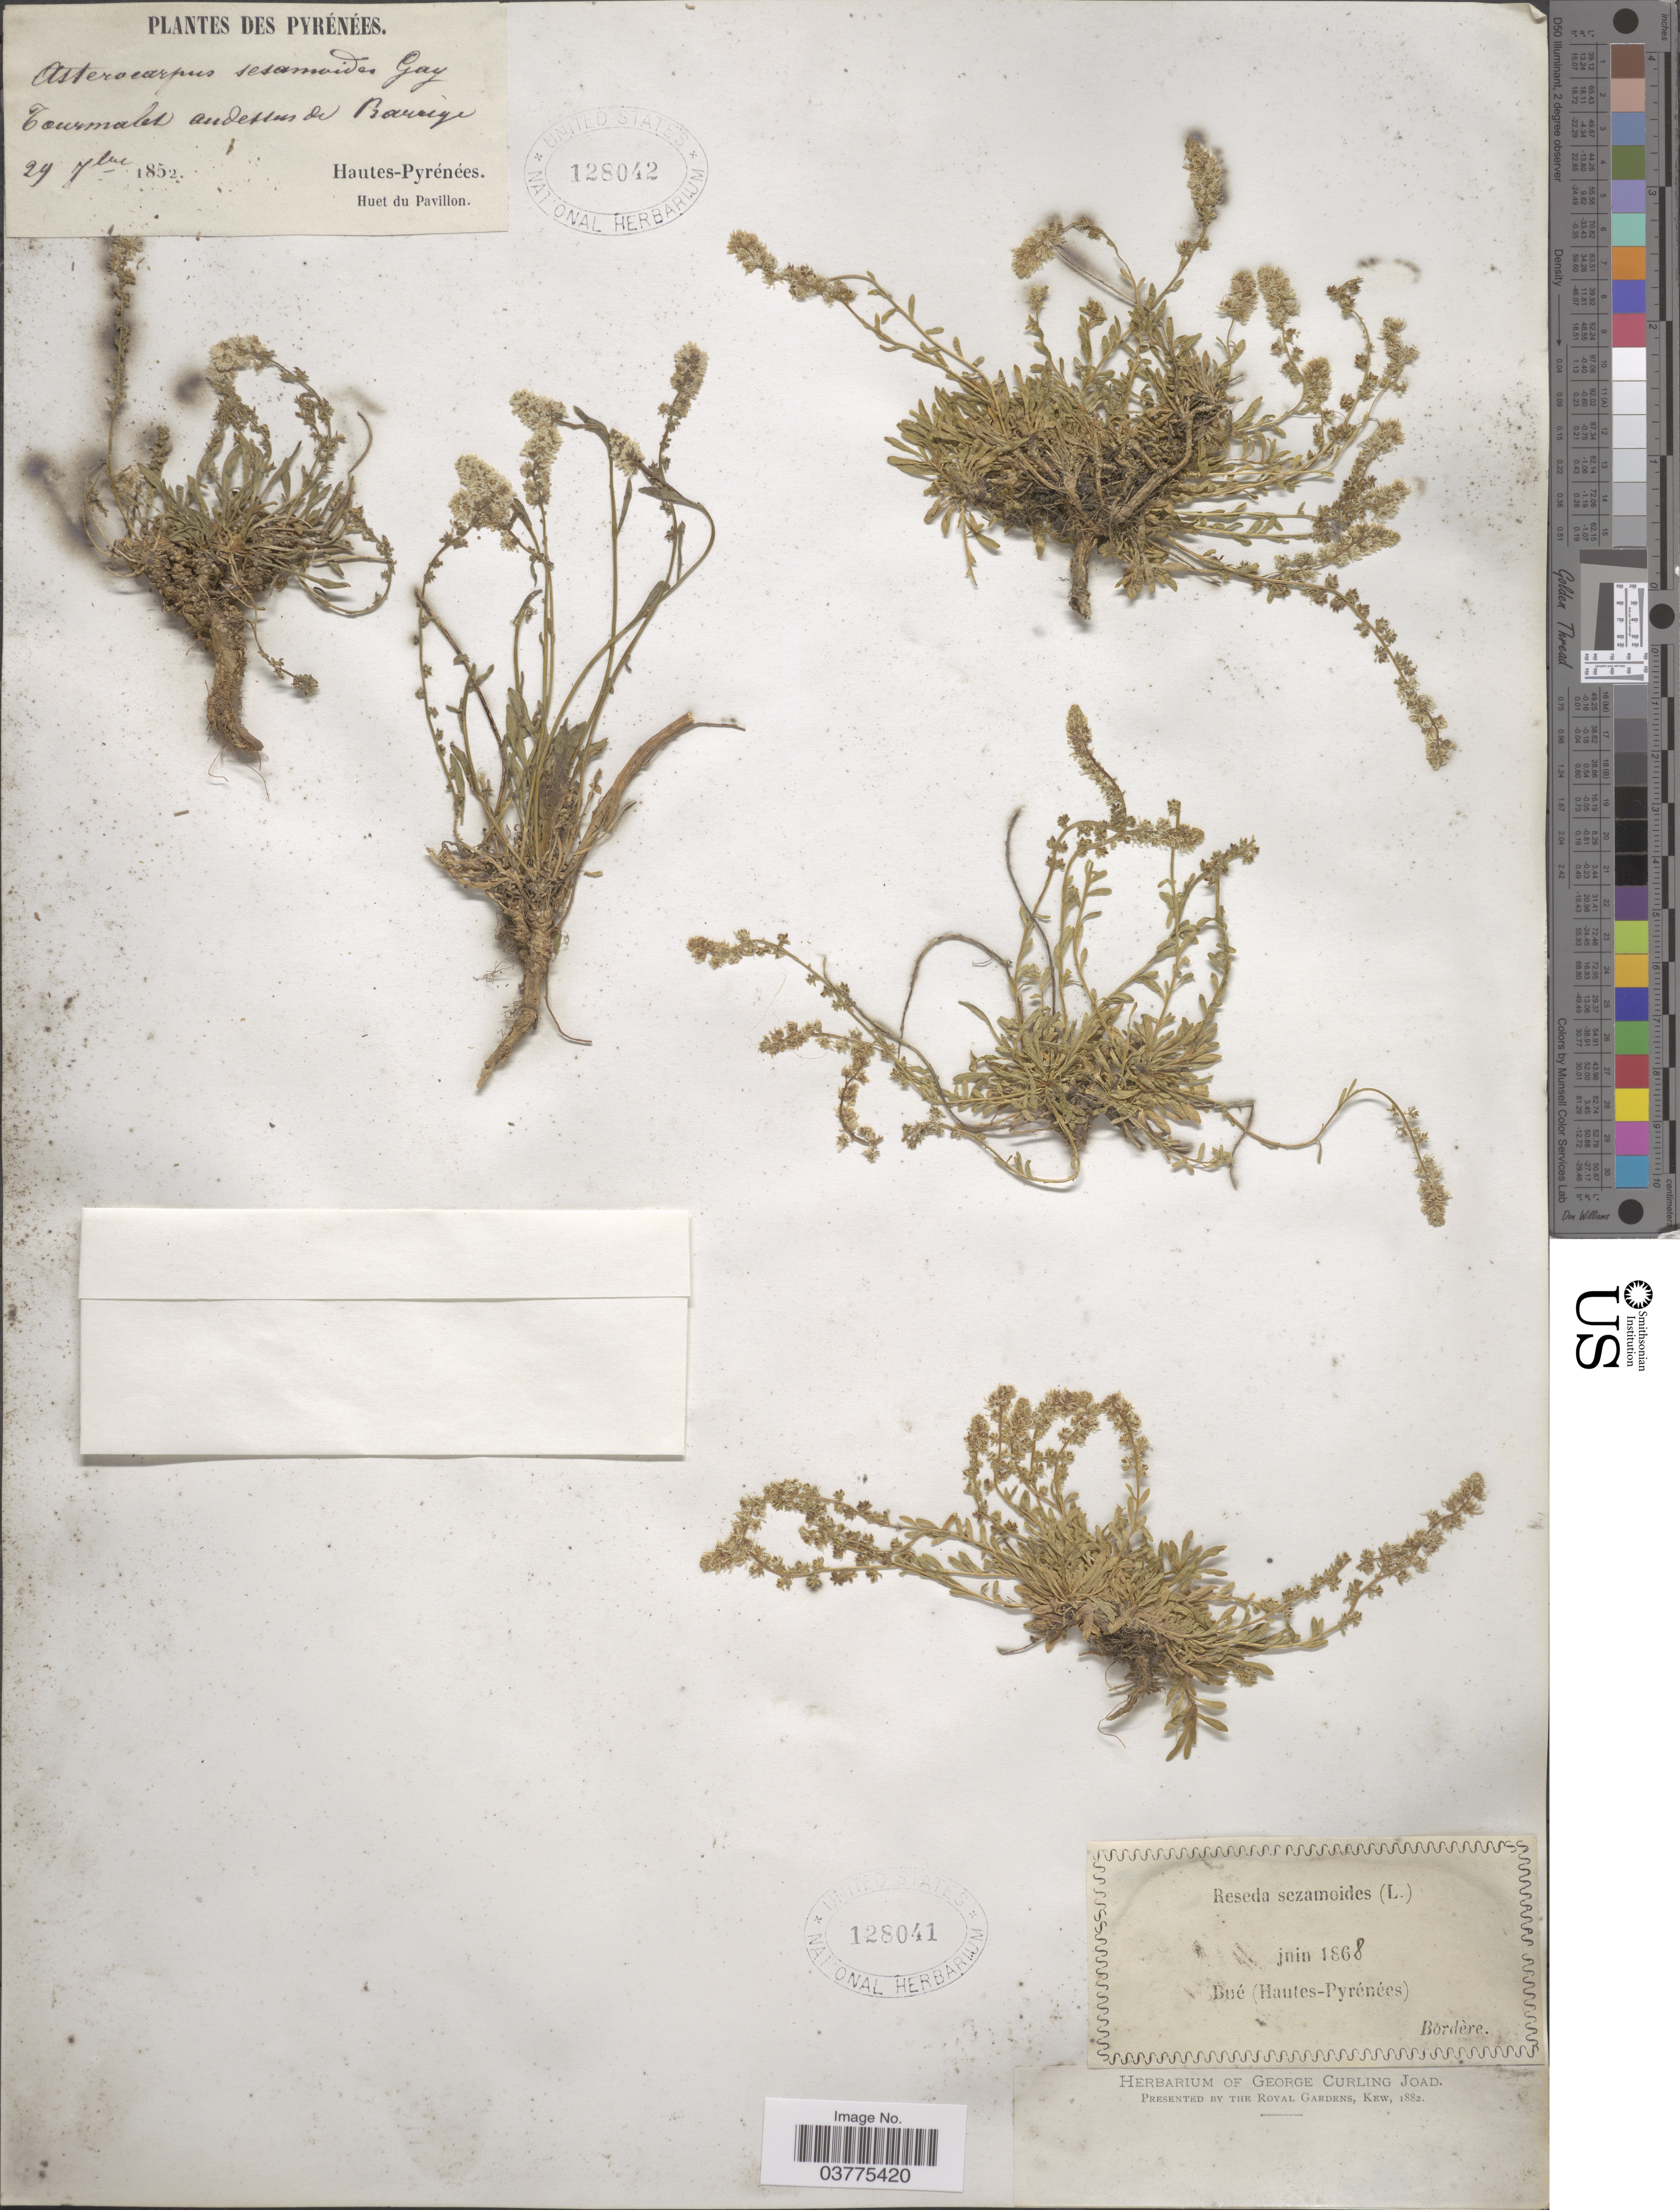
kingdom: Plantae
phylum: Tracheophyta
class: Magnoliopsida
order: Brassicales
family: Resedaceae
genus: Sesamoides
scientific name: Sesamoides interrupta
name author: (Boreau) G. López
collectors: Huet du Pavillon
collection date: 1852-09-29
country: France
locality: Pyrénées. Tourmales andessus de Baruqe*. Hautes-Pyrénées.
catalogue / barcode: US 128042